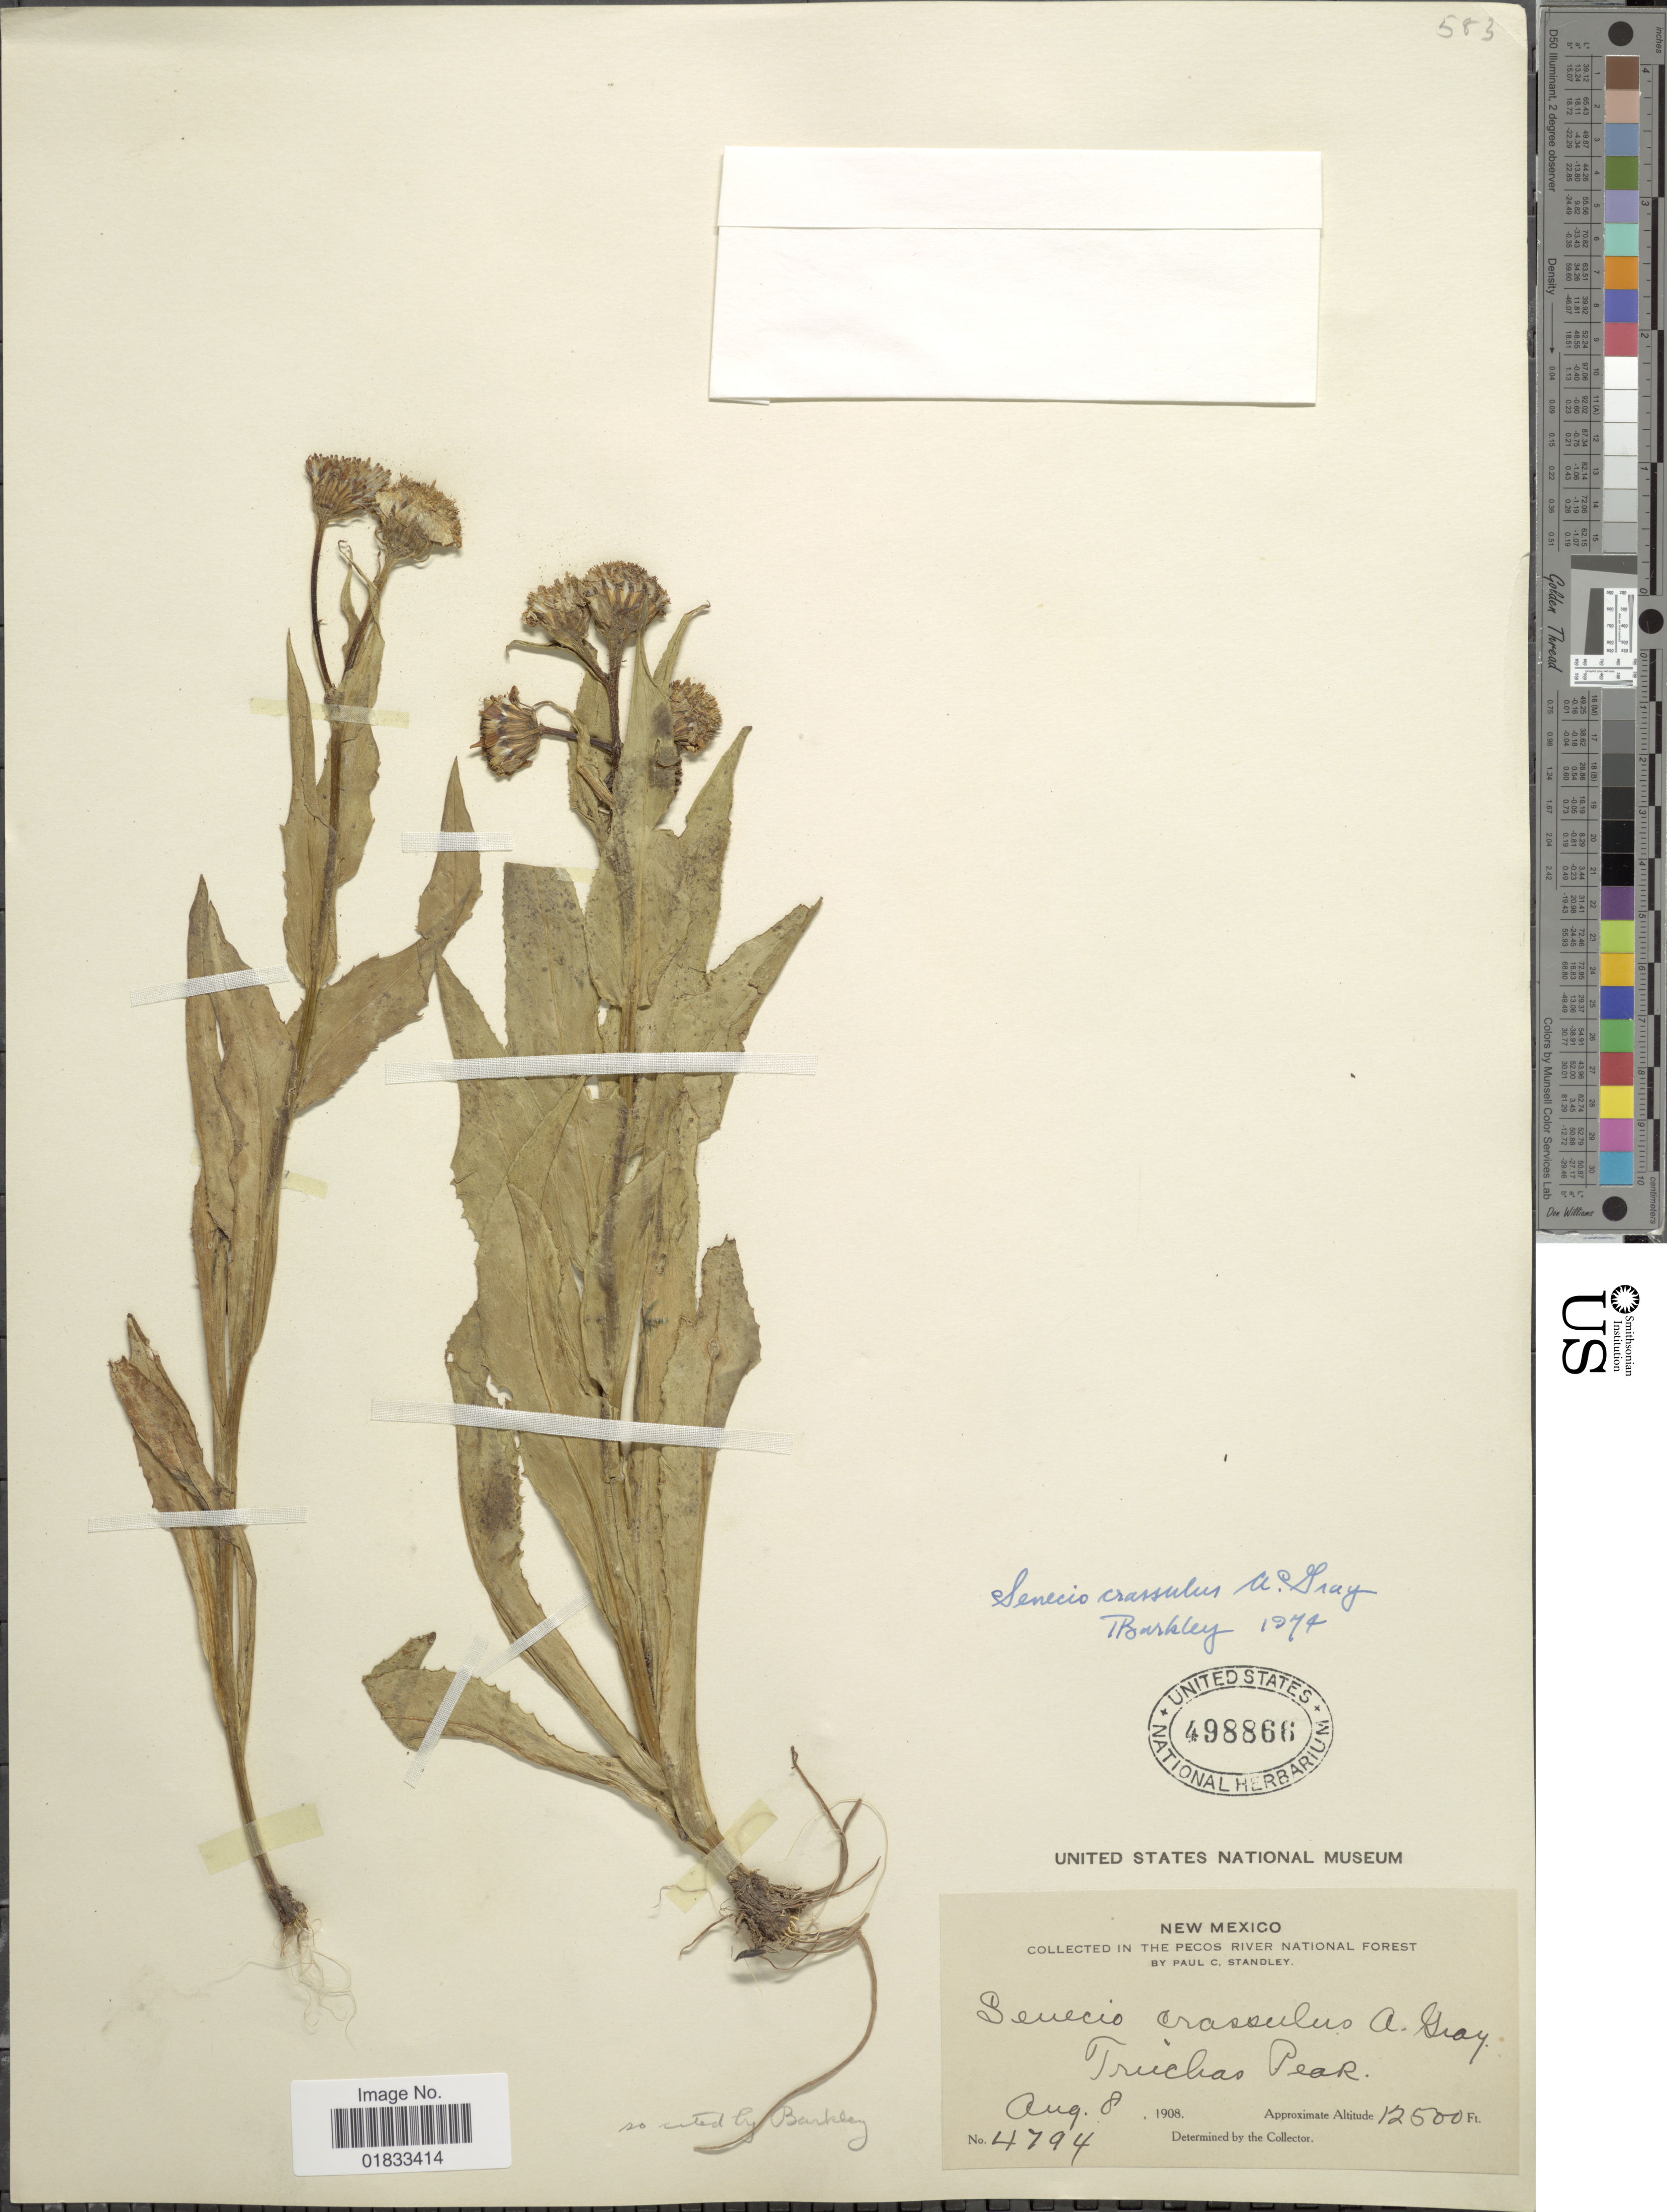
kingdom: Plantae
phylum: Tracheophyta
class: Magnoliopsida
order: Asterales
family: Asteraceae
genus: Senecio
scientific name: Senecio crassulus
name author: A. Gray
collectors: P. C. Standley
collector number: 4794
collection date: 1908-08-08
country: United States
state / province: New Mexico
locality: Pecos River National Forest, Truchas Peak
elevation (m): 3810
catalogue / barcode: US 498866